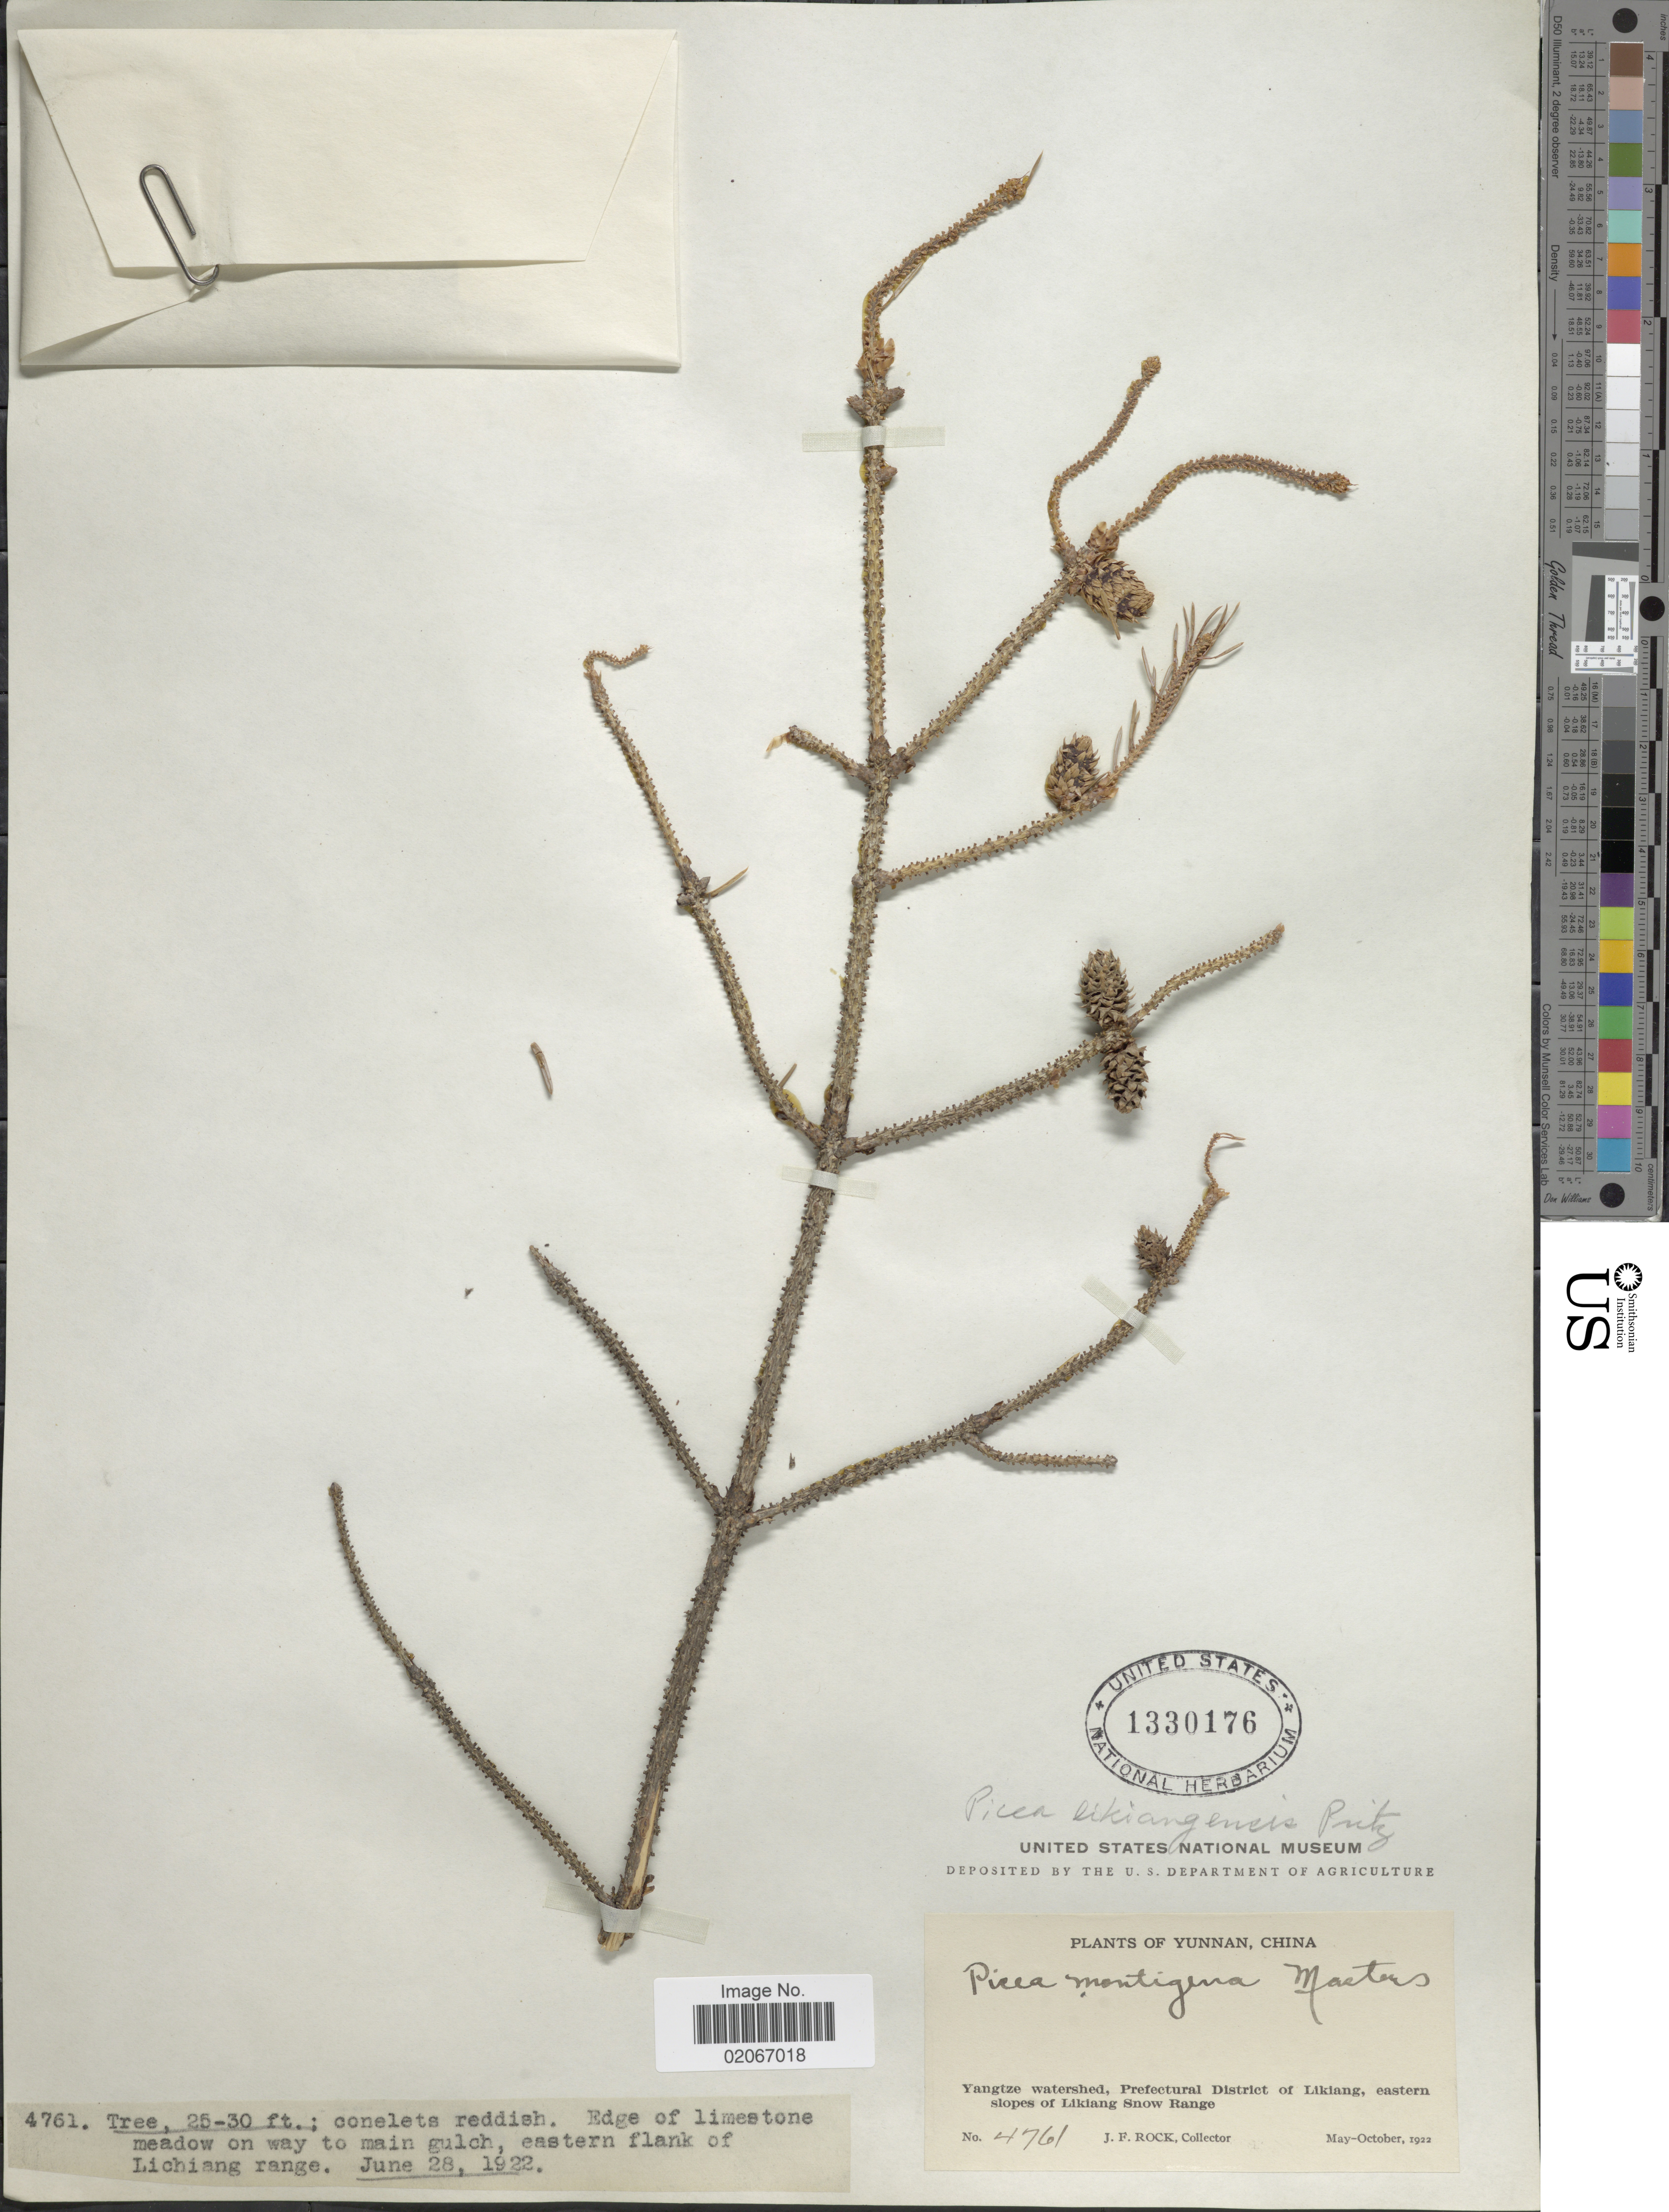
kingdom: Plantae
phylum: Tracheophyta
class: Pinopsida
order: Pinales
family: Pinaceae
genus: Picea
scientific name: Picea likiangensis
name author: (Franch.) E. Pritz.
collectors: J. Rock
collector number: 4761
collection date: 1922-06-28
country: China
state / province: Yunnan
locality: Yangtze watershed, Prefectural District of Likiang, eastern slopes of Likiang Snow Range. Eastern flank of Lichiang range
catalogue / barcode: US 1330176